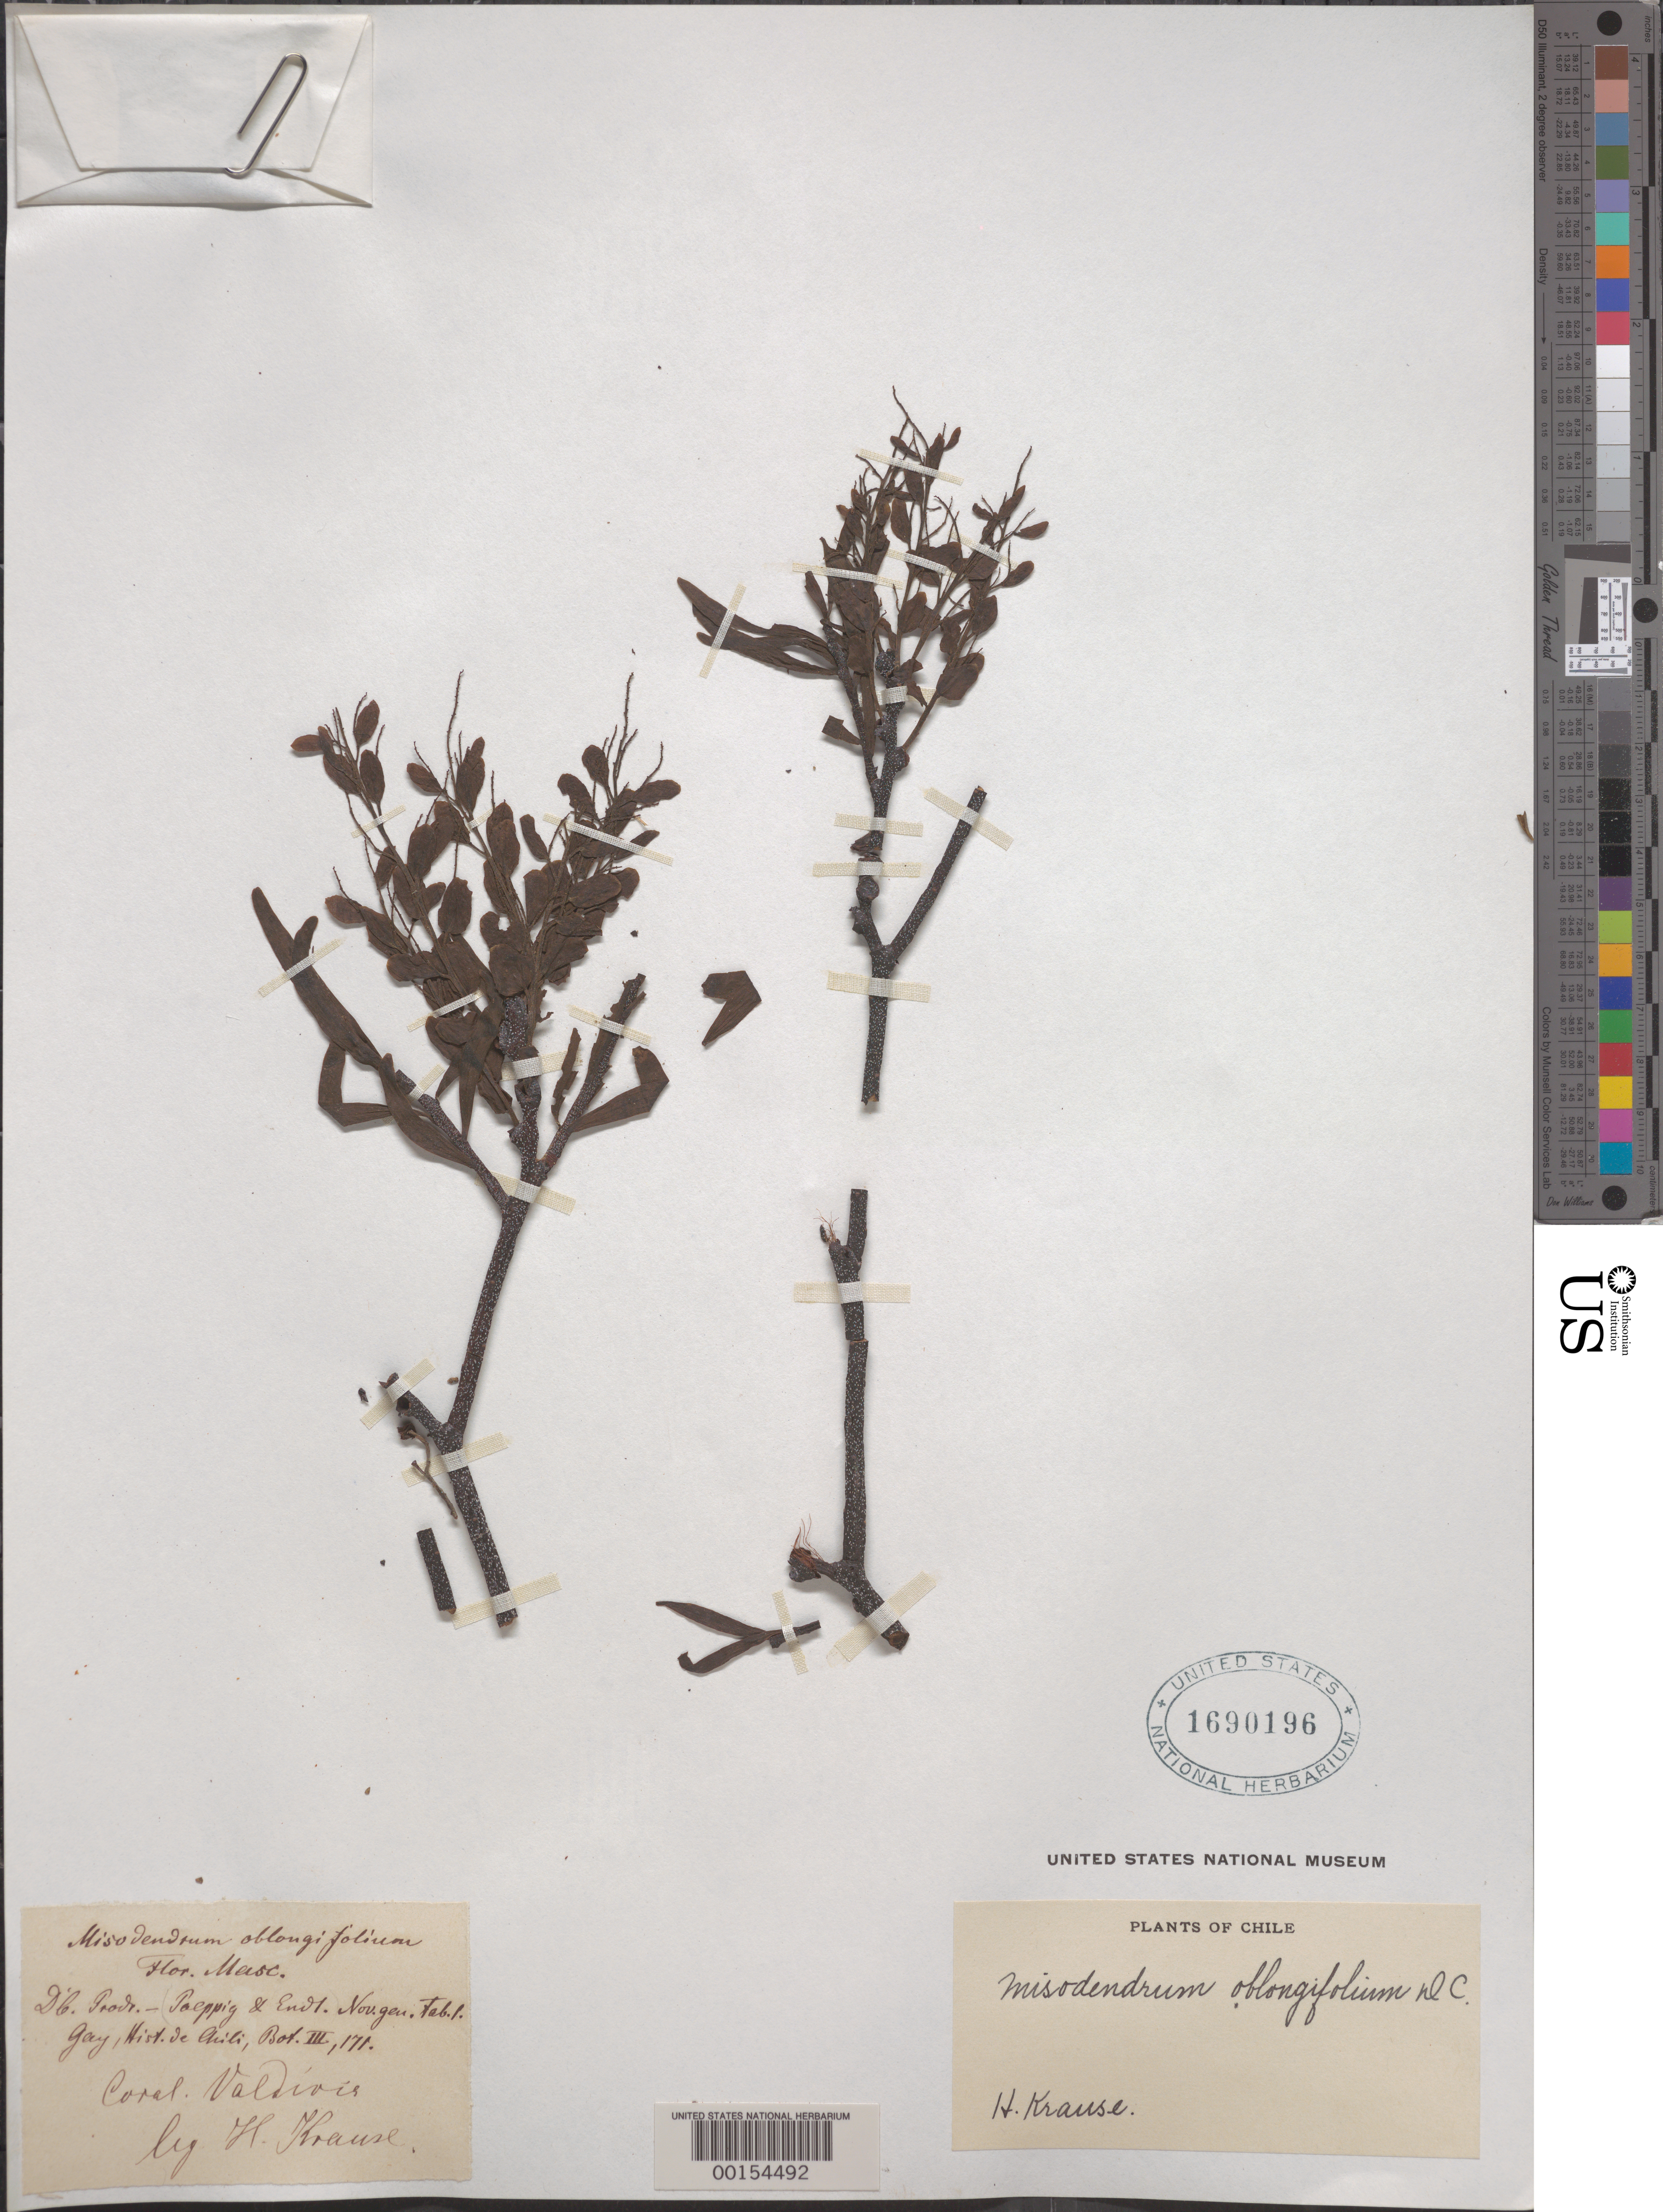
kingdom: Plantae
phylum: Tracheophyta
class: Magnoliopsida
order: Santalales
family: Misodendraceae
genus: Misodendrum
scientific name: Misodendrum oblongifolium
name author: DC.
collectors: H. Krause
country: Chile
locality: Coral. Valdivia.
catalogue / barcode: US 1690196